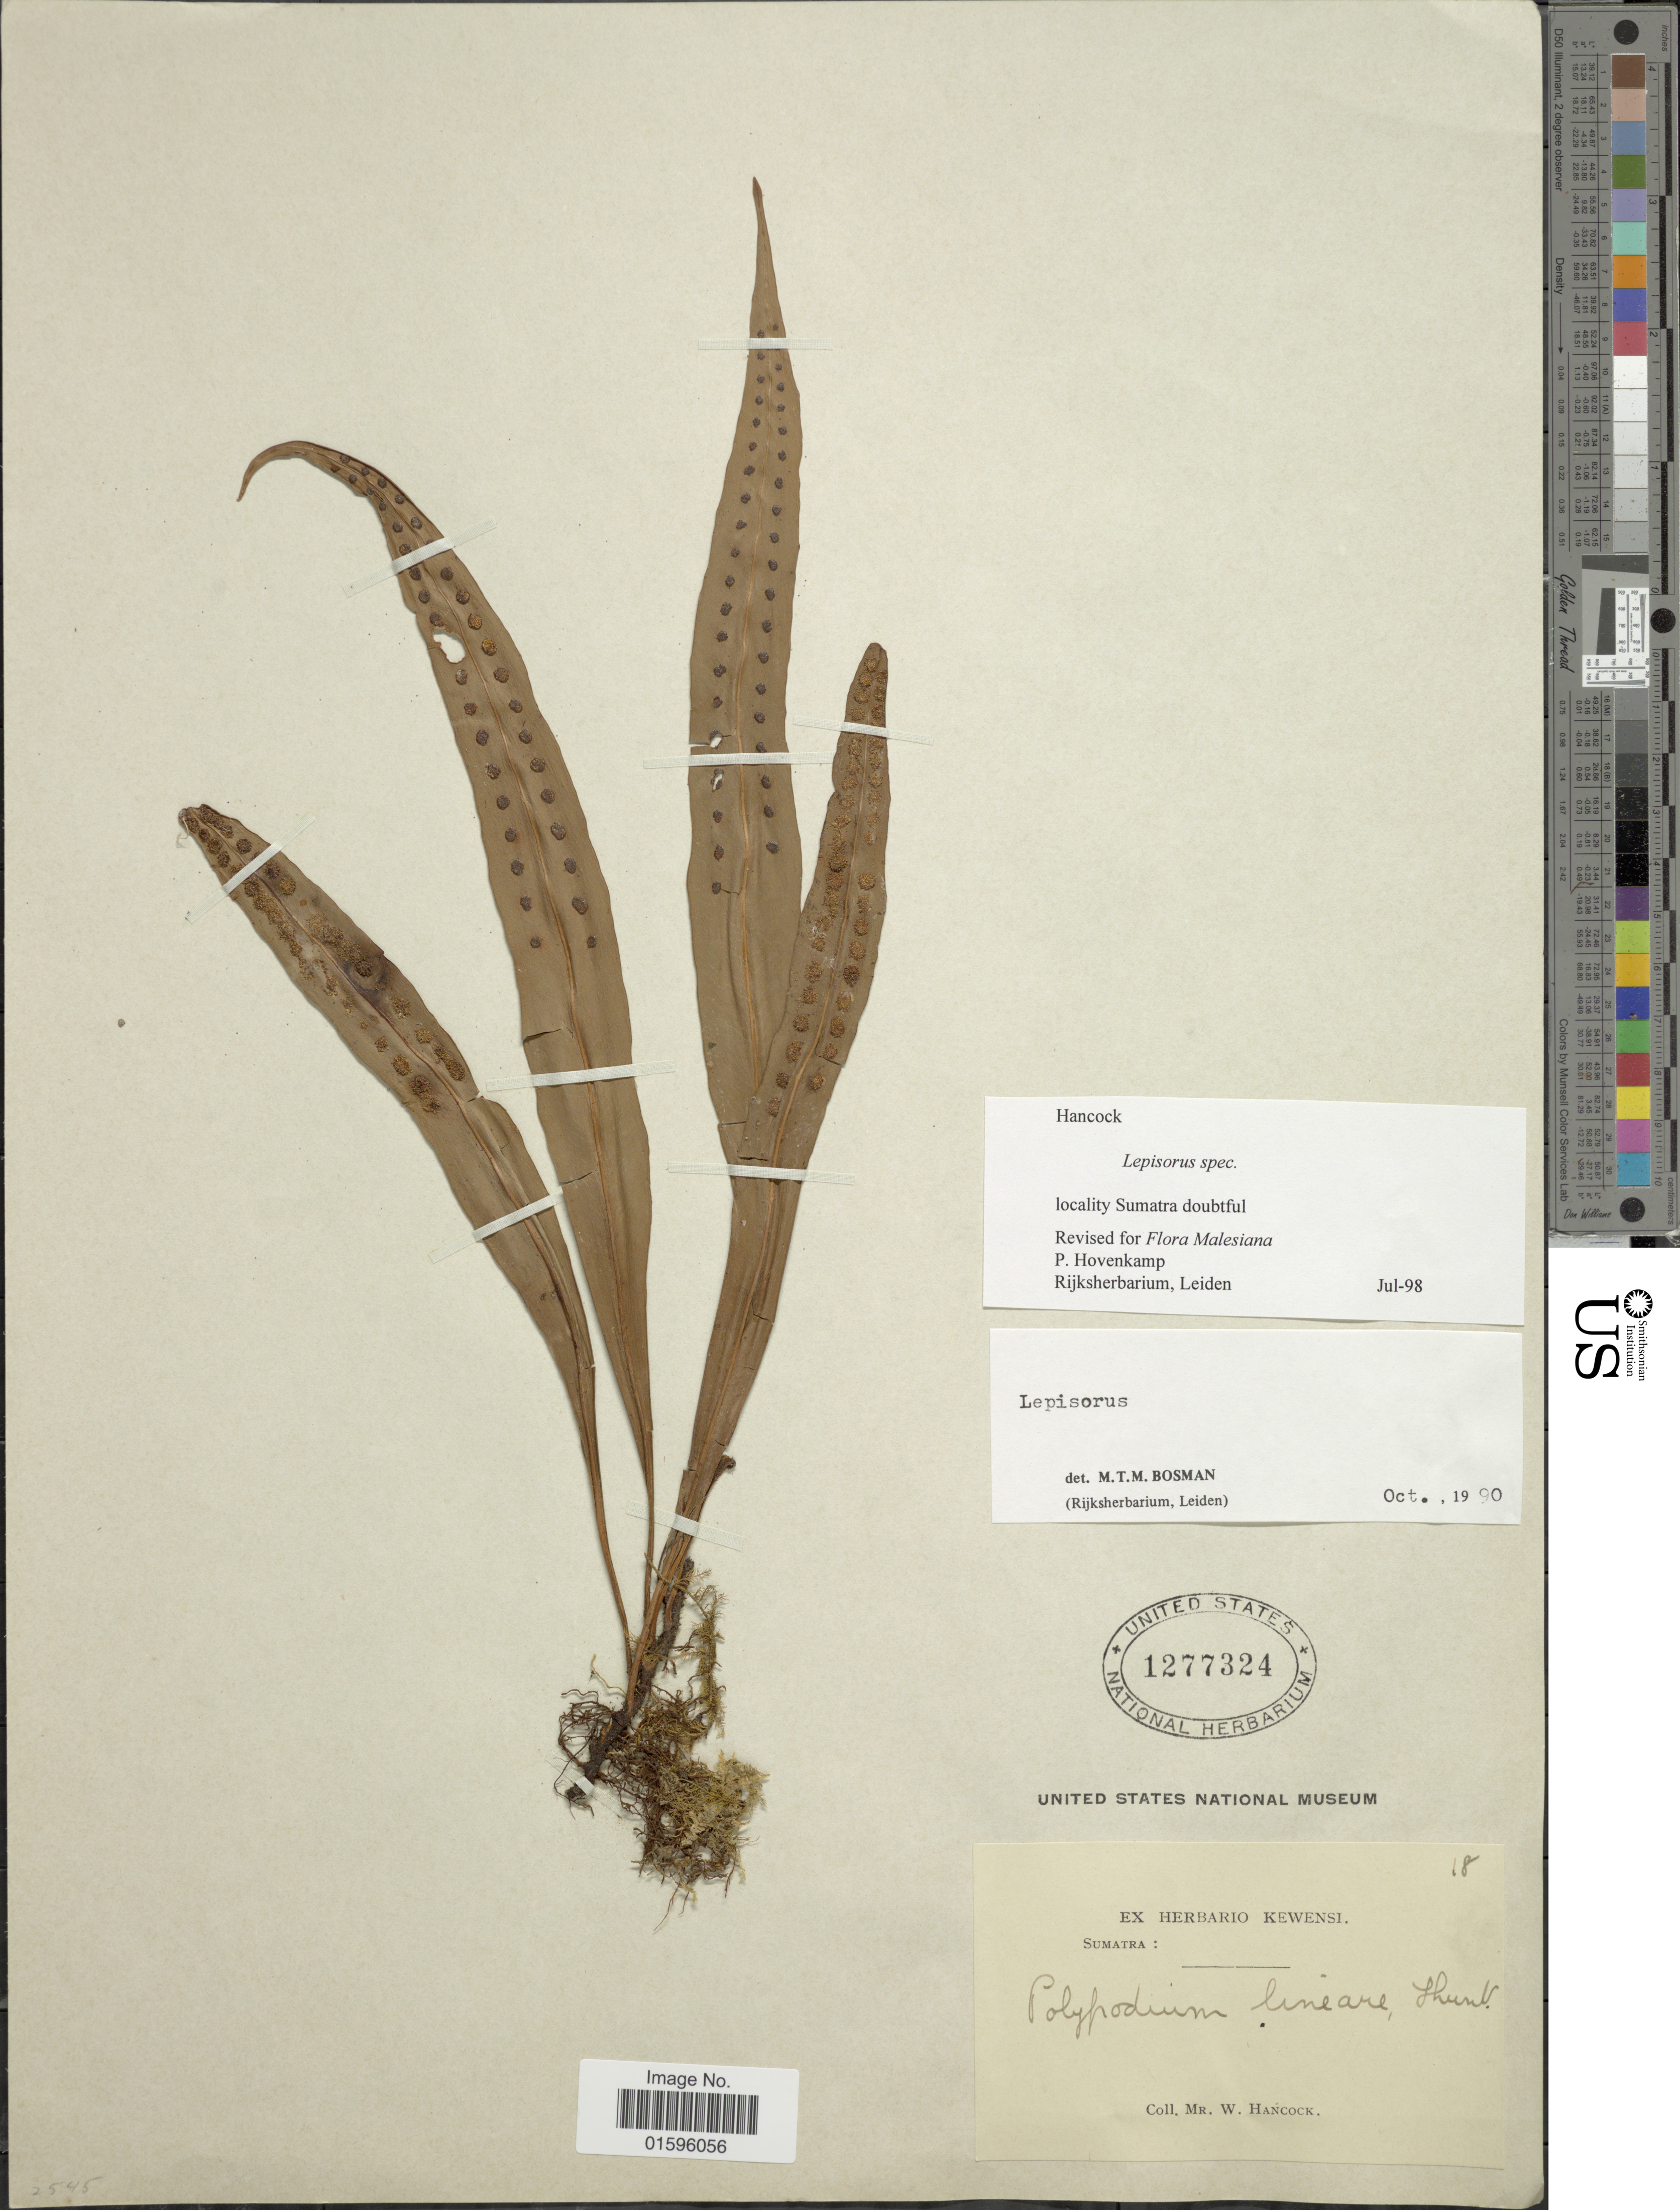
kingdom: Plantae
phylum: Tracheophyta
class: Polypodiopsida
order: Polypodiales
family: Polypodiaceae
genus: Polypodium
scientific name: Polypodium sp.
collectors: W. Hancock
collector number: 18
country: Indonesia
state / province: Sumatra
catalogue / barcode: US 1277324